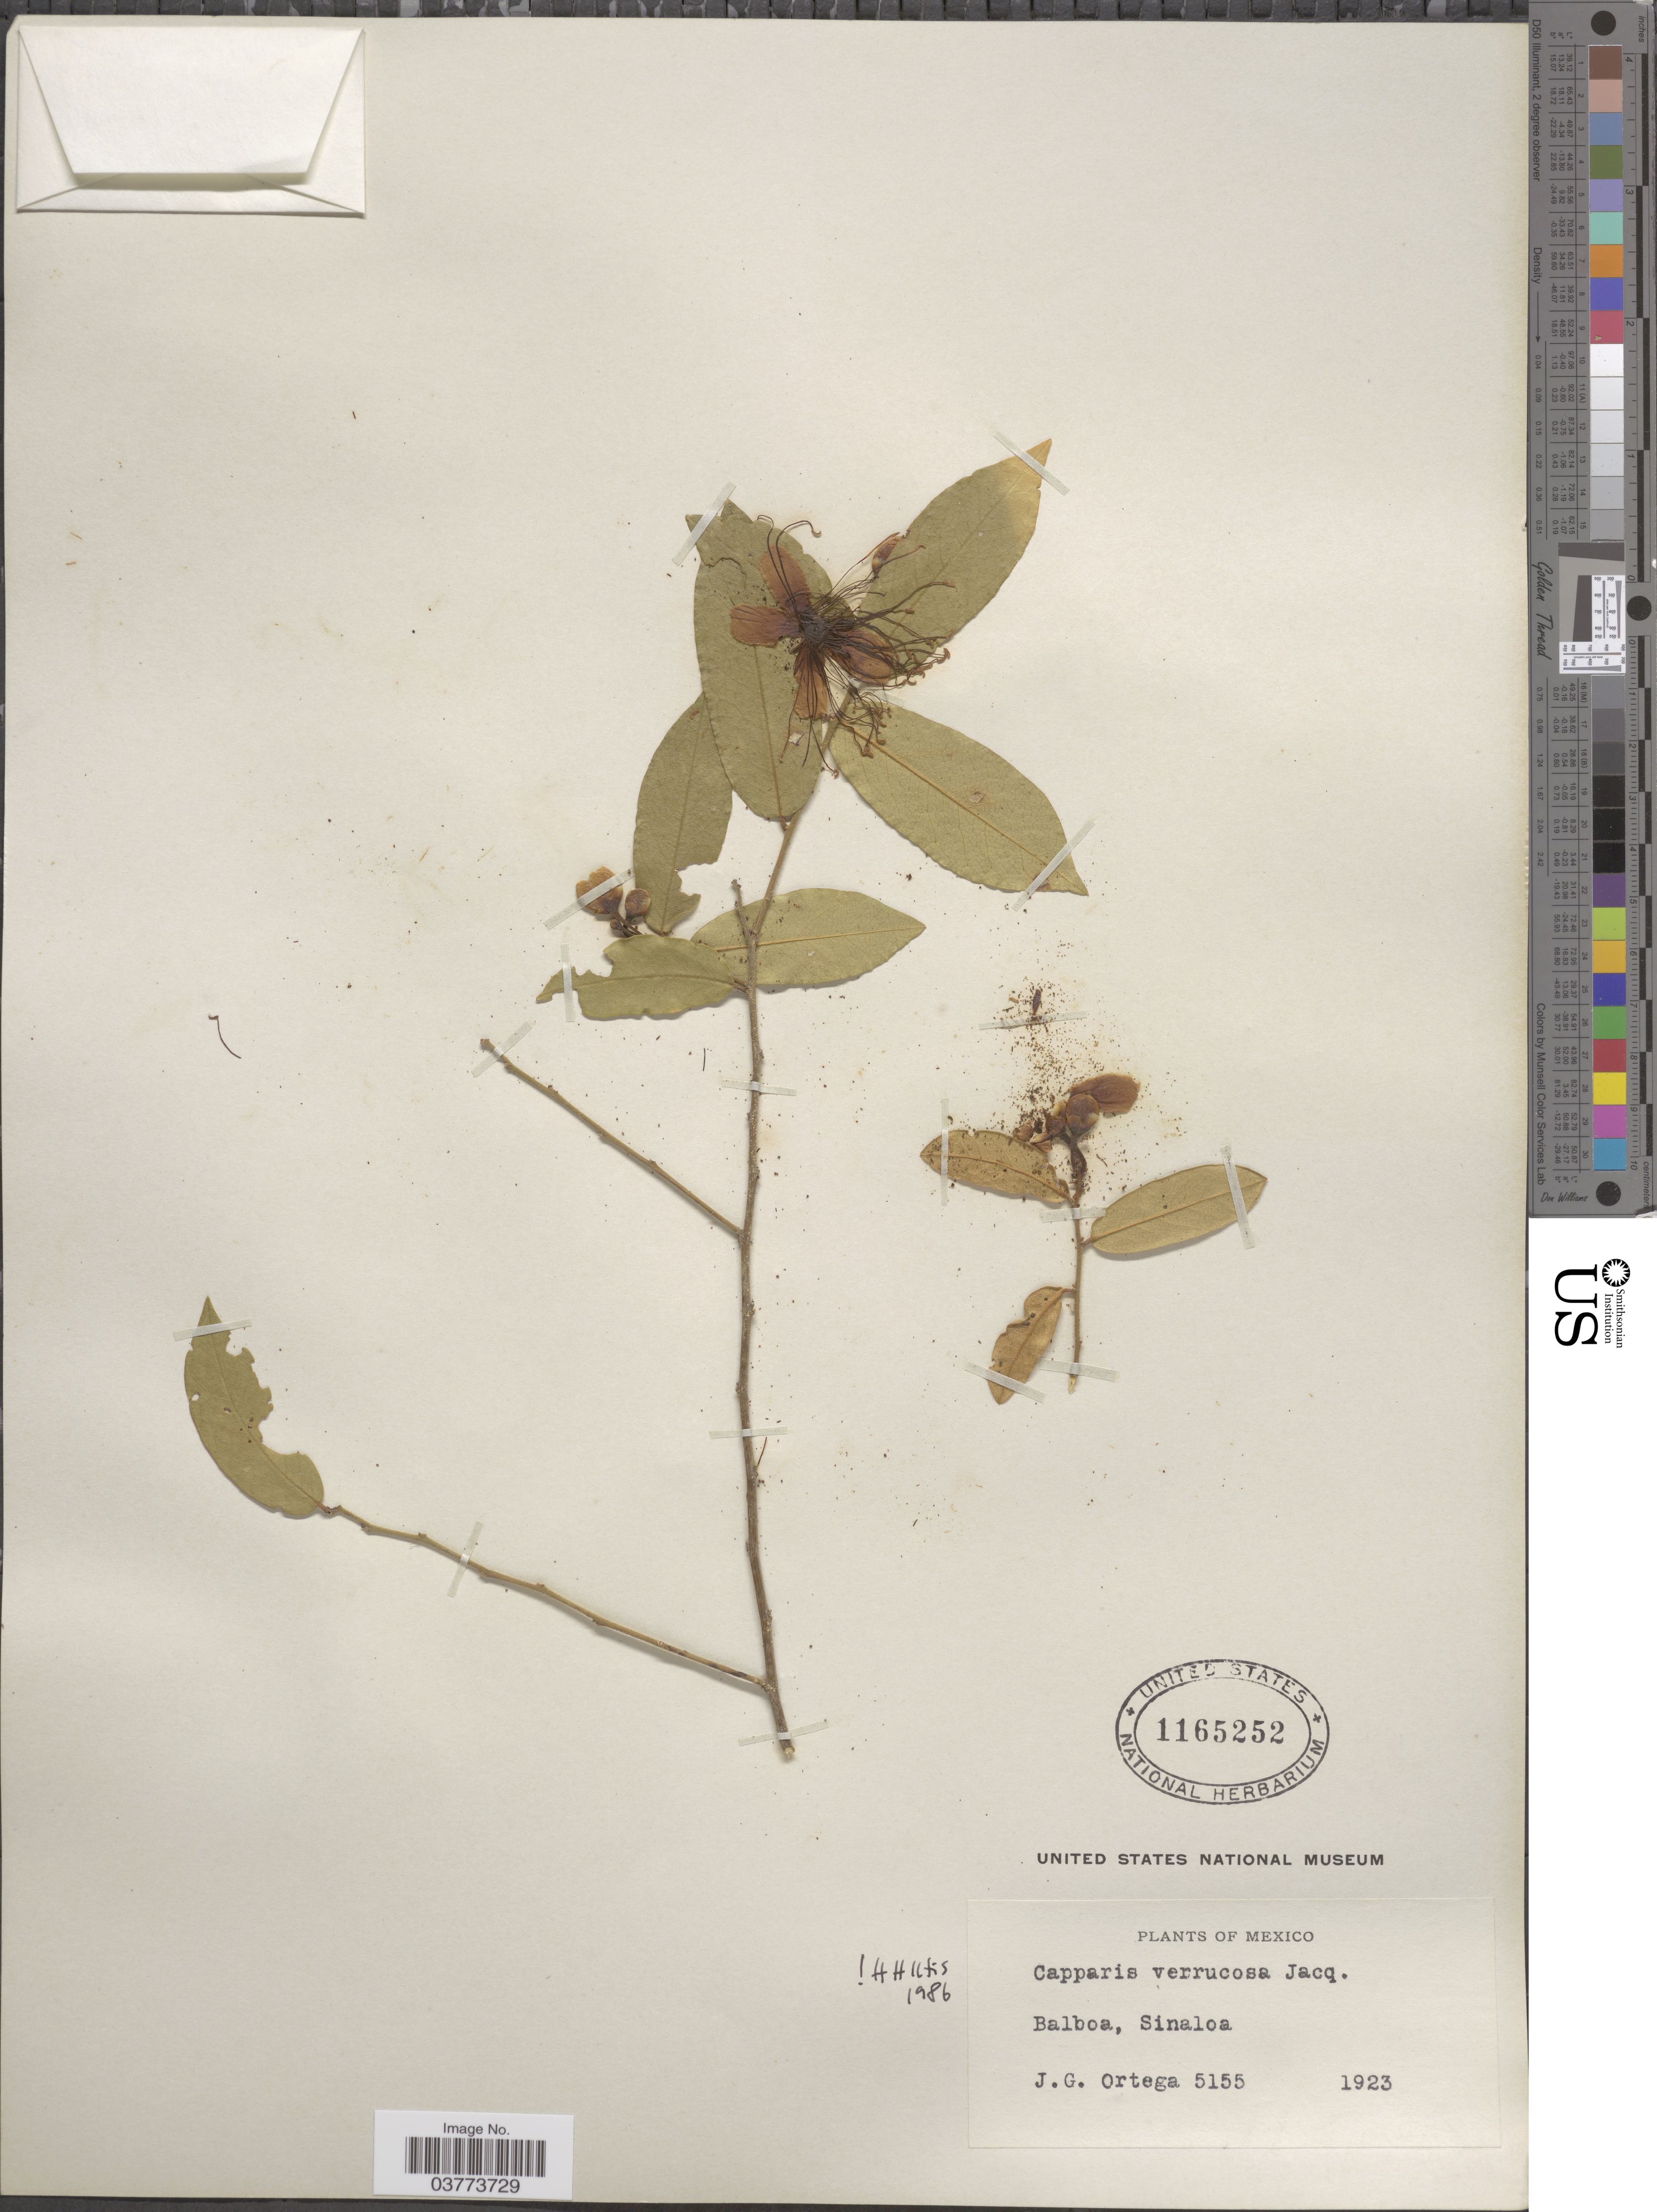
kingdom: Plantae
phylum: Tracheophyta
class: Magnoliopsida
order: Brassicales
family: Capparaceae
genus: Cynophalla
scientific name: Cynophalla verrucosa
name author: (Jacq.) J. Presl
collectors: J. Ortega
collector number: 5155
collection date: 1923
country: Mexico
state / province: Sinaloa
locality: Balboa.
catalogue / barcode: US 1165252